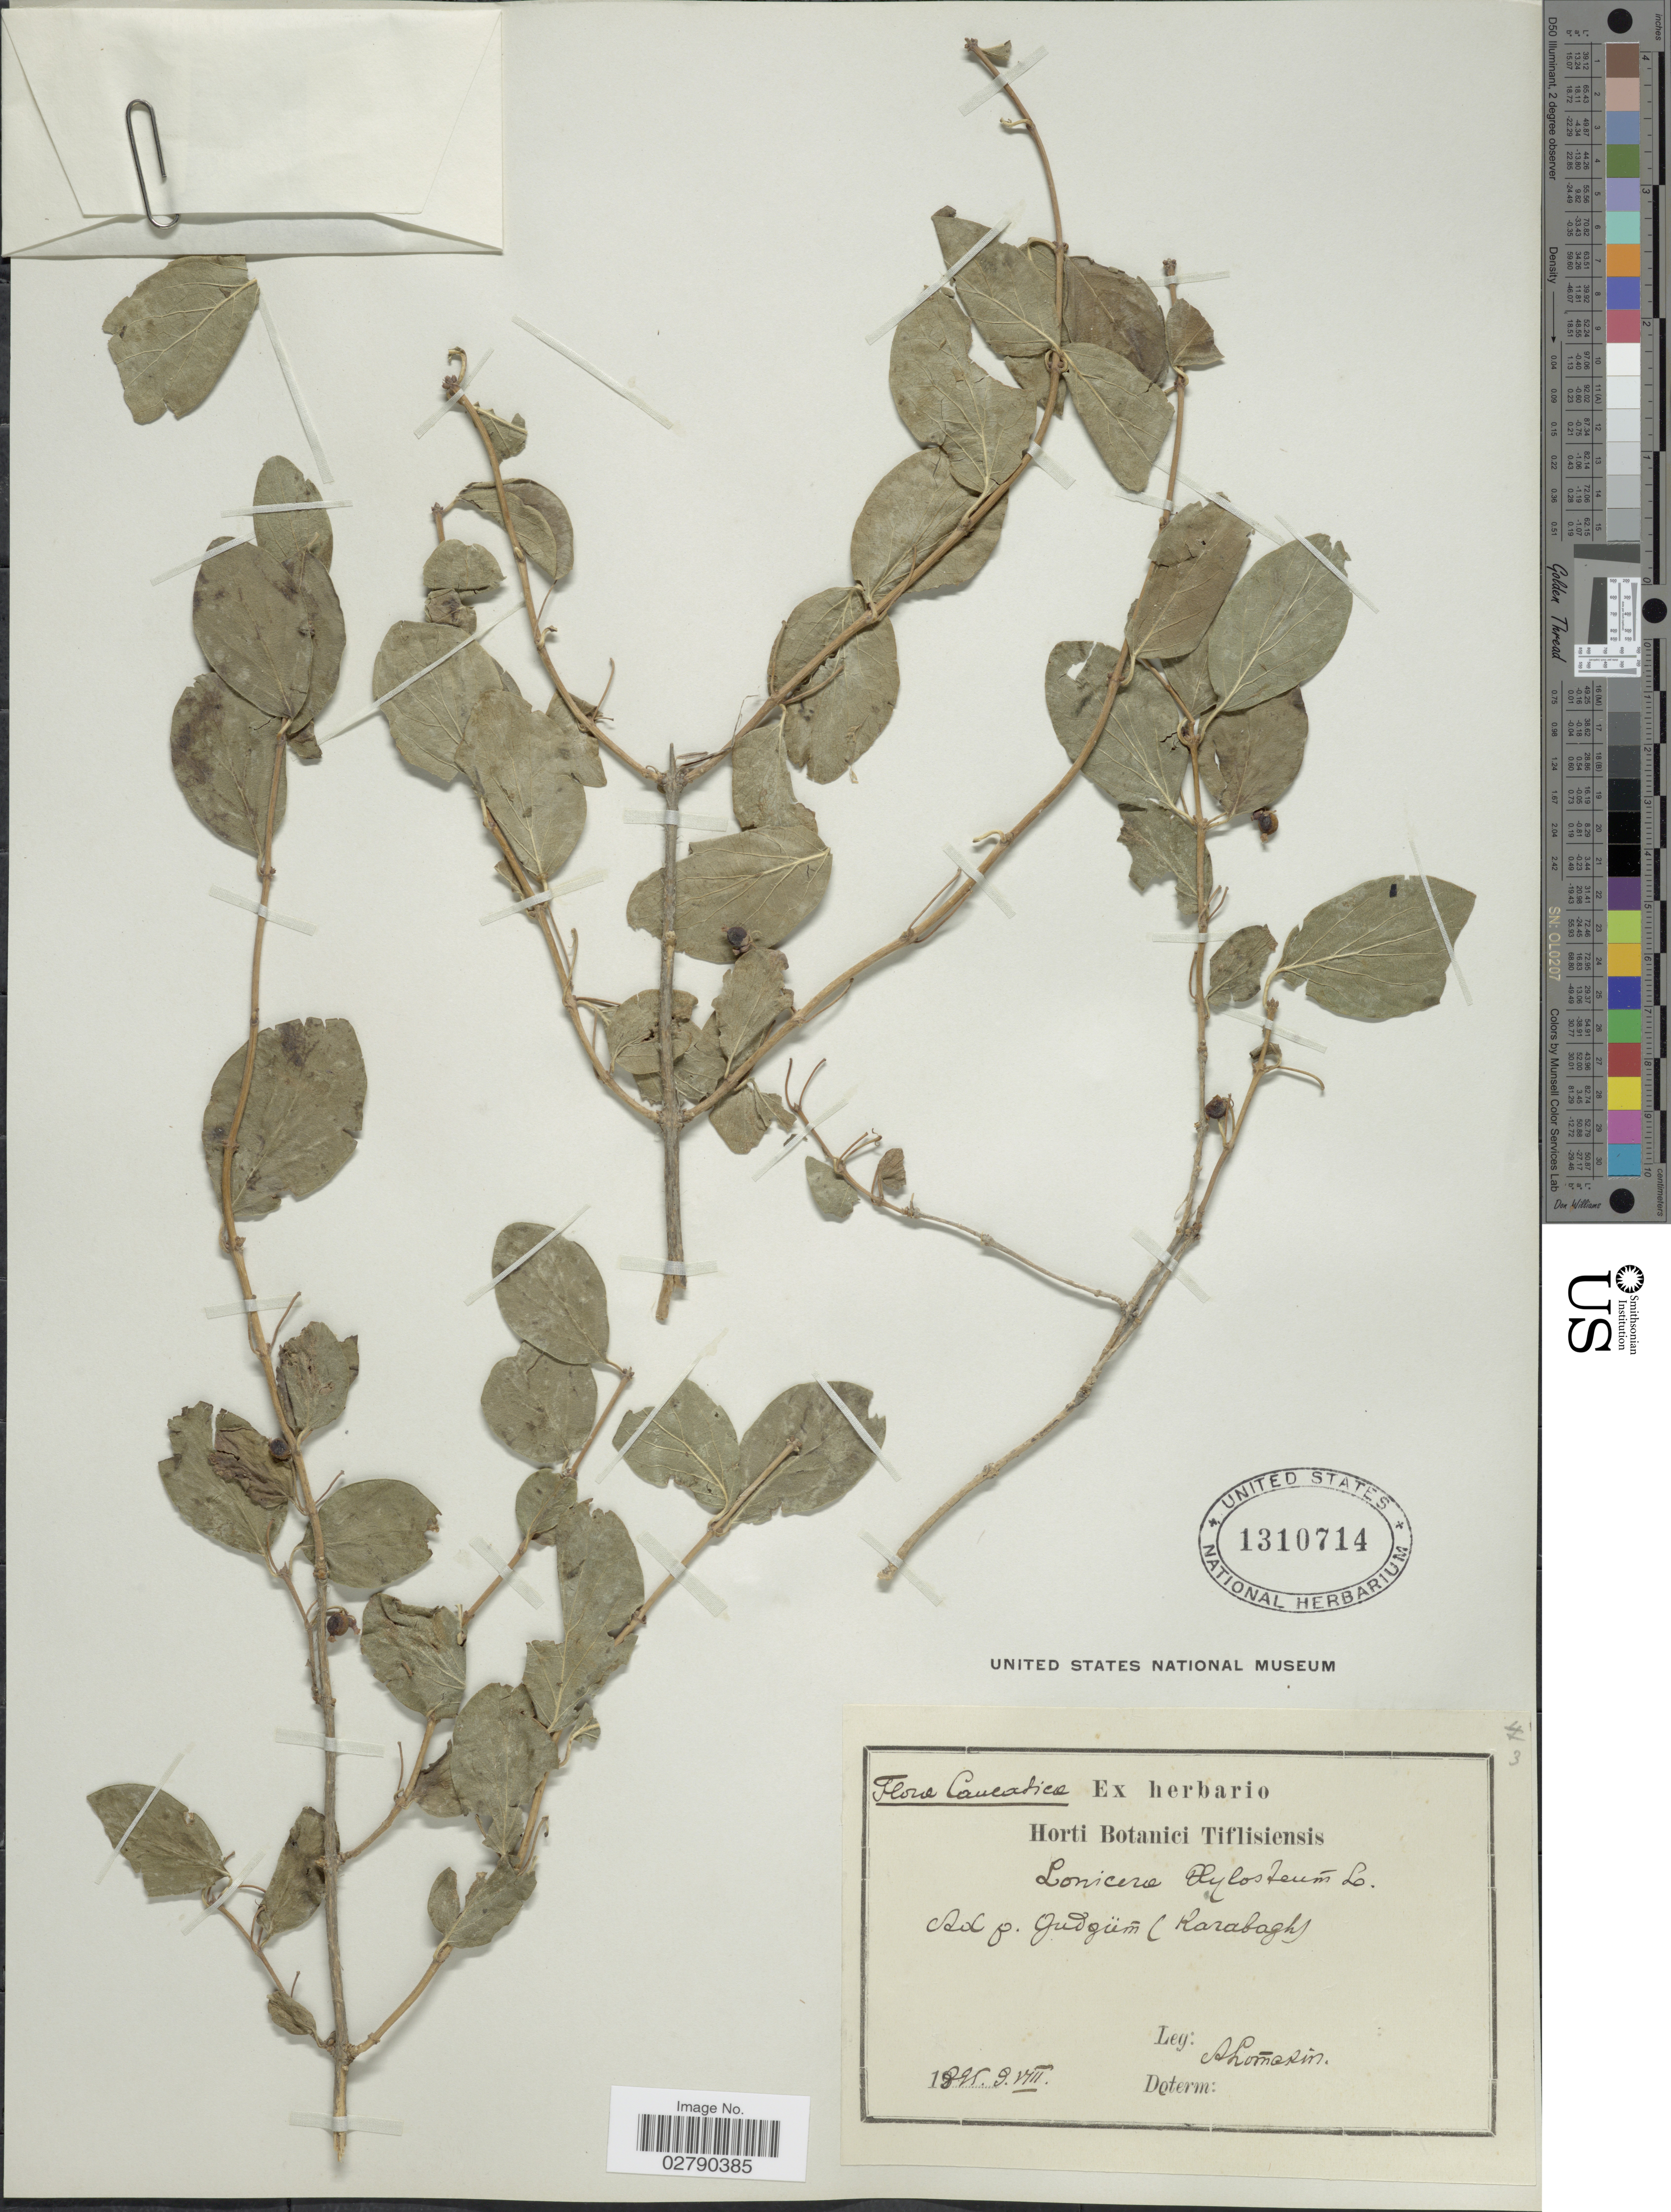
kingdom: Plantae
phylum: Tracheophyta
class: Magnoliopsida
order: Dipsacales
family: Caprifoliaceae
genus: Lonicera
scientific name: Lonicera xylosteum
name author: L.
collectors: A. Lomakin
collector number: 3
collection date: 1895-08-09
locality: Caucatica. [interpreted] Ad p. Gudgüm (Karabagh)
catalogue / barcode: US 1310714